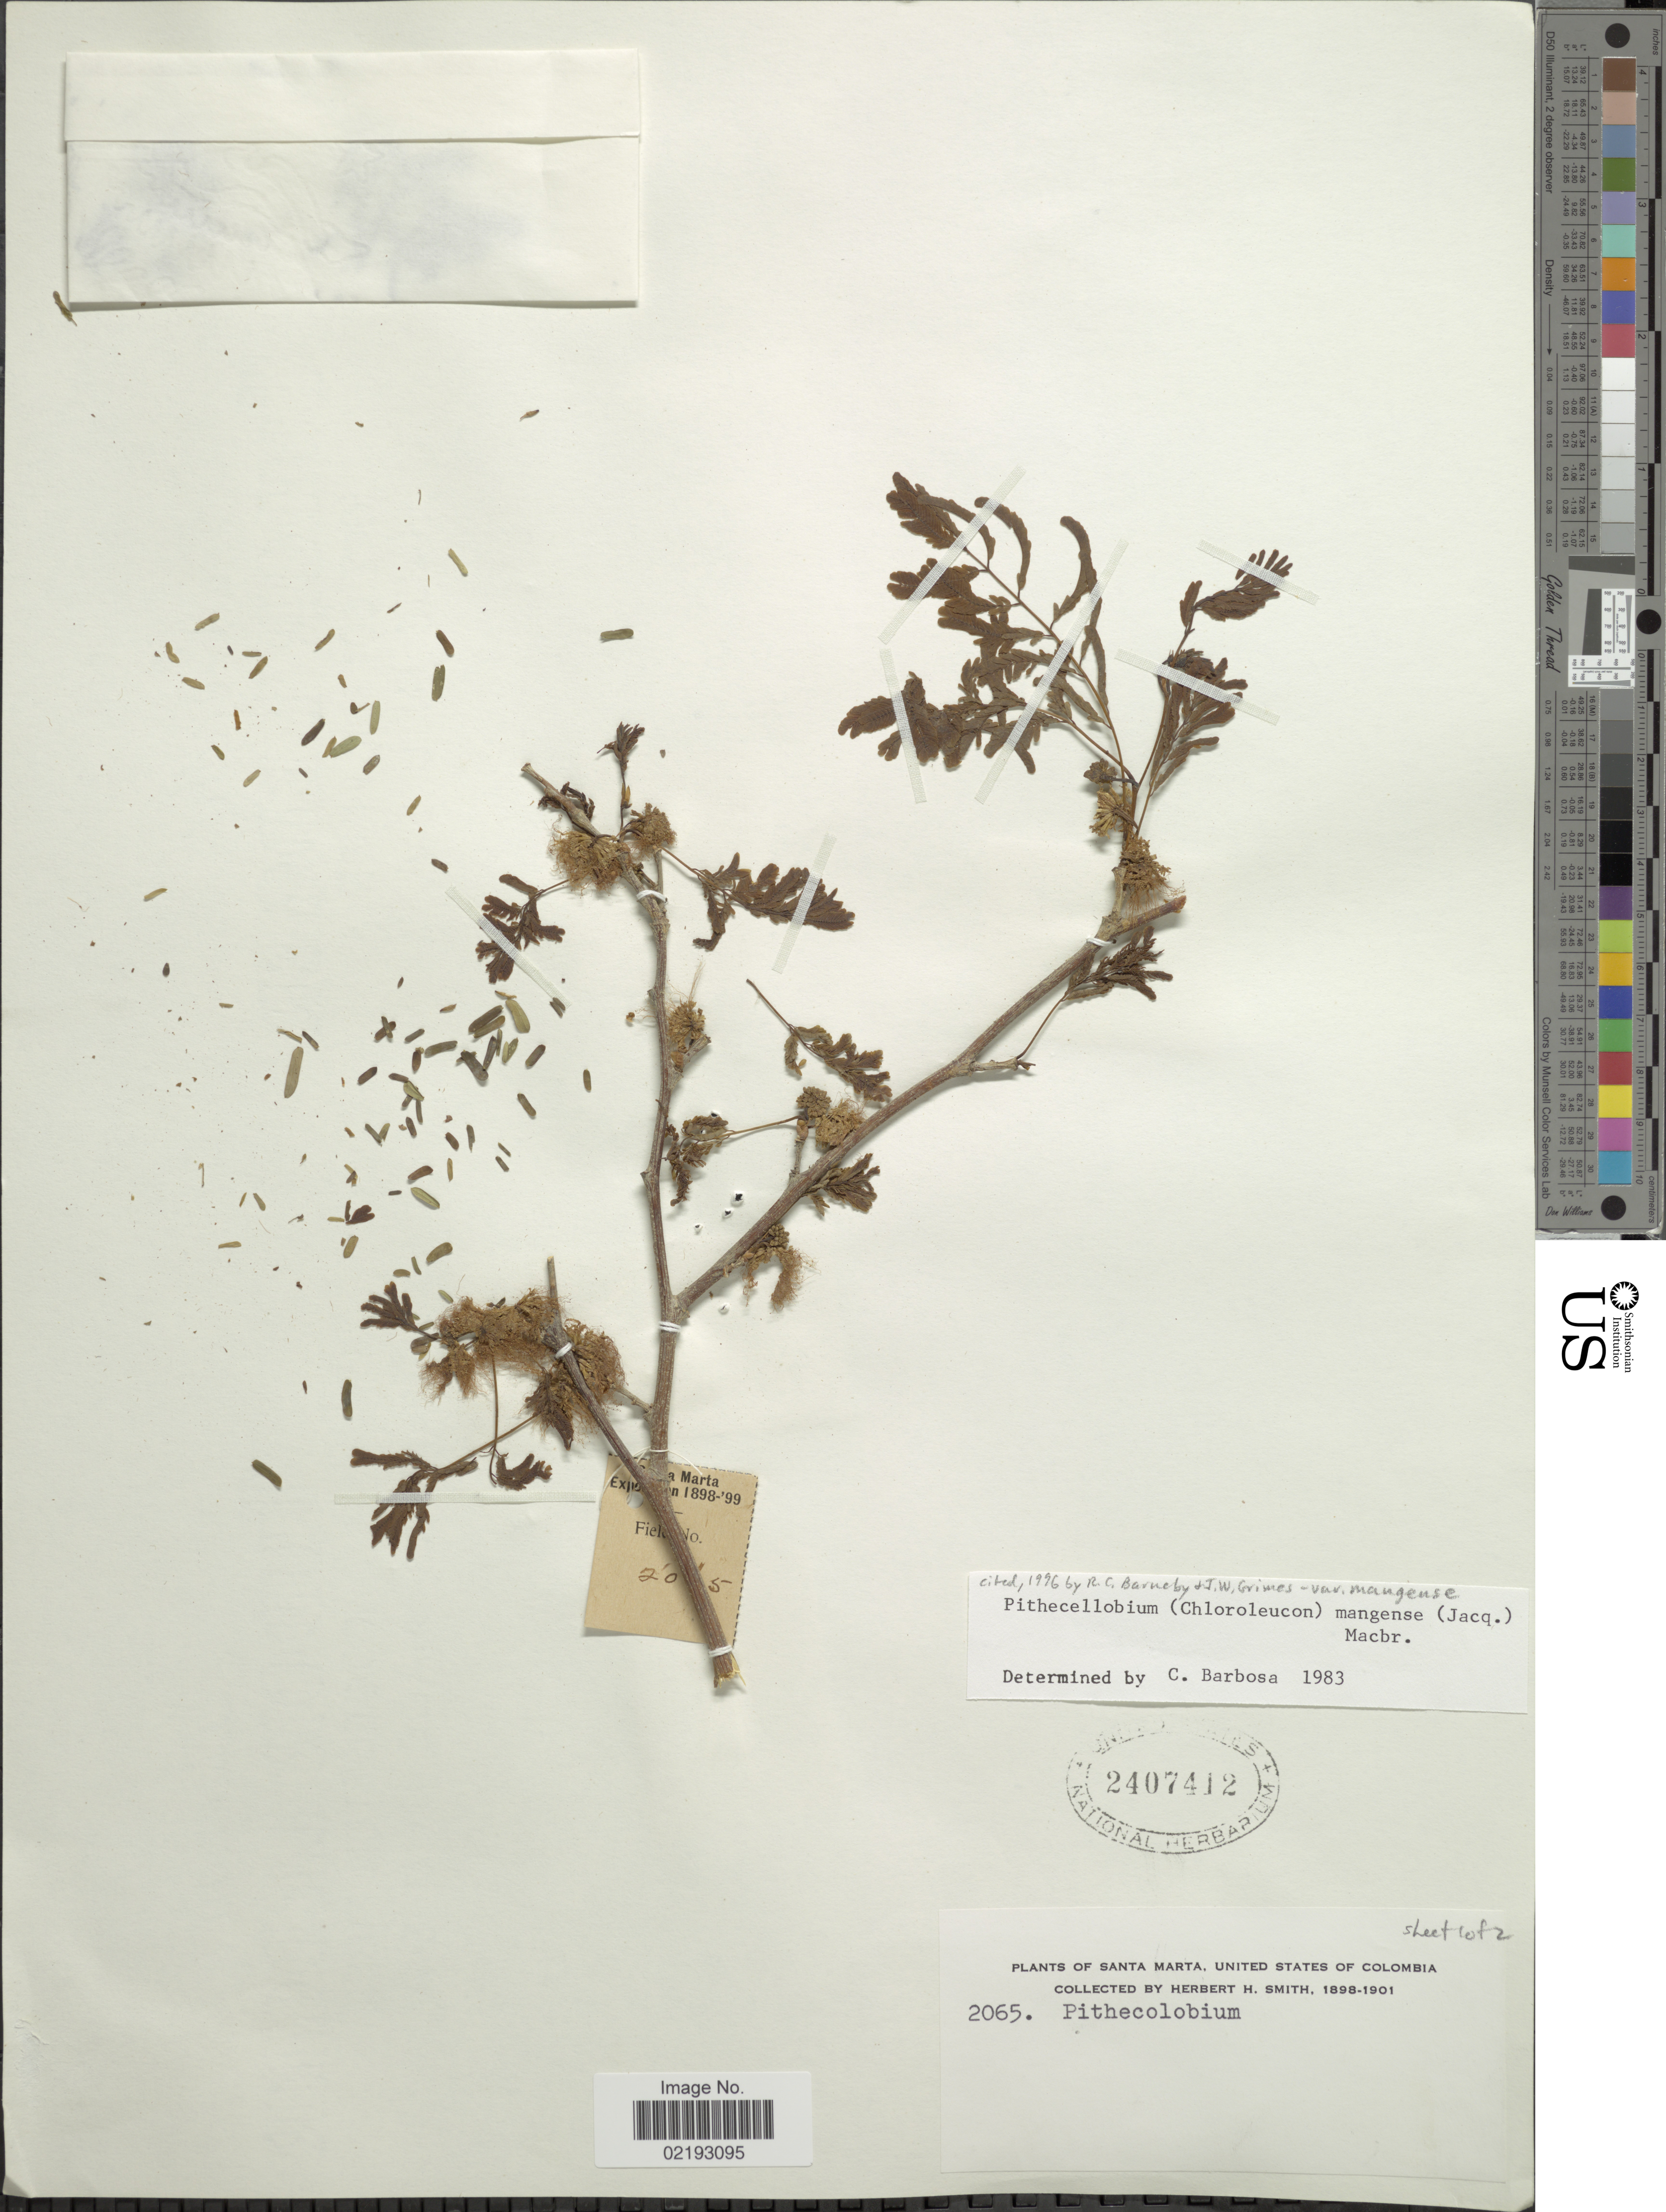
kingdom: Plantae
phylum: Tracheophyta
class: Magnoliopsida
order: Fabales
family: Fabaceae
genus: Chloroleucon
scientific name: Chloroleucon mangense var. mangense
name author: (Jacq.) Britton & Rose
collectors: Herbert H. Smith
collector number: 2065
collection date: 1898/1901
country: Colombia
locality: Santa Marta, United States of Colombia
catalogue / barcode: US 2407412